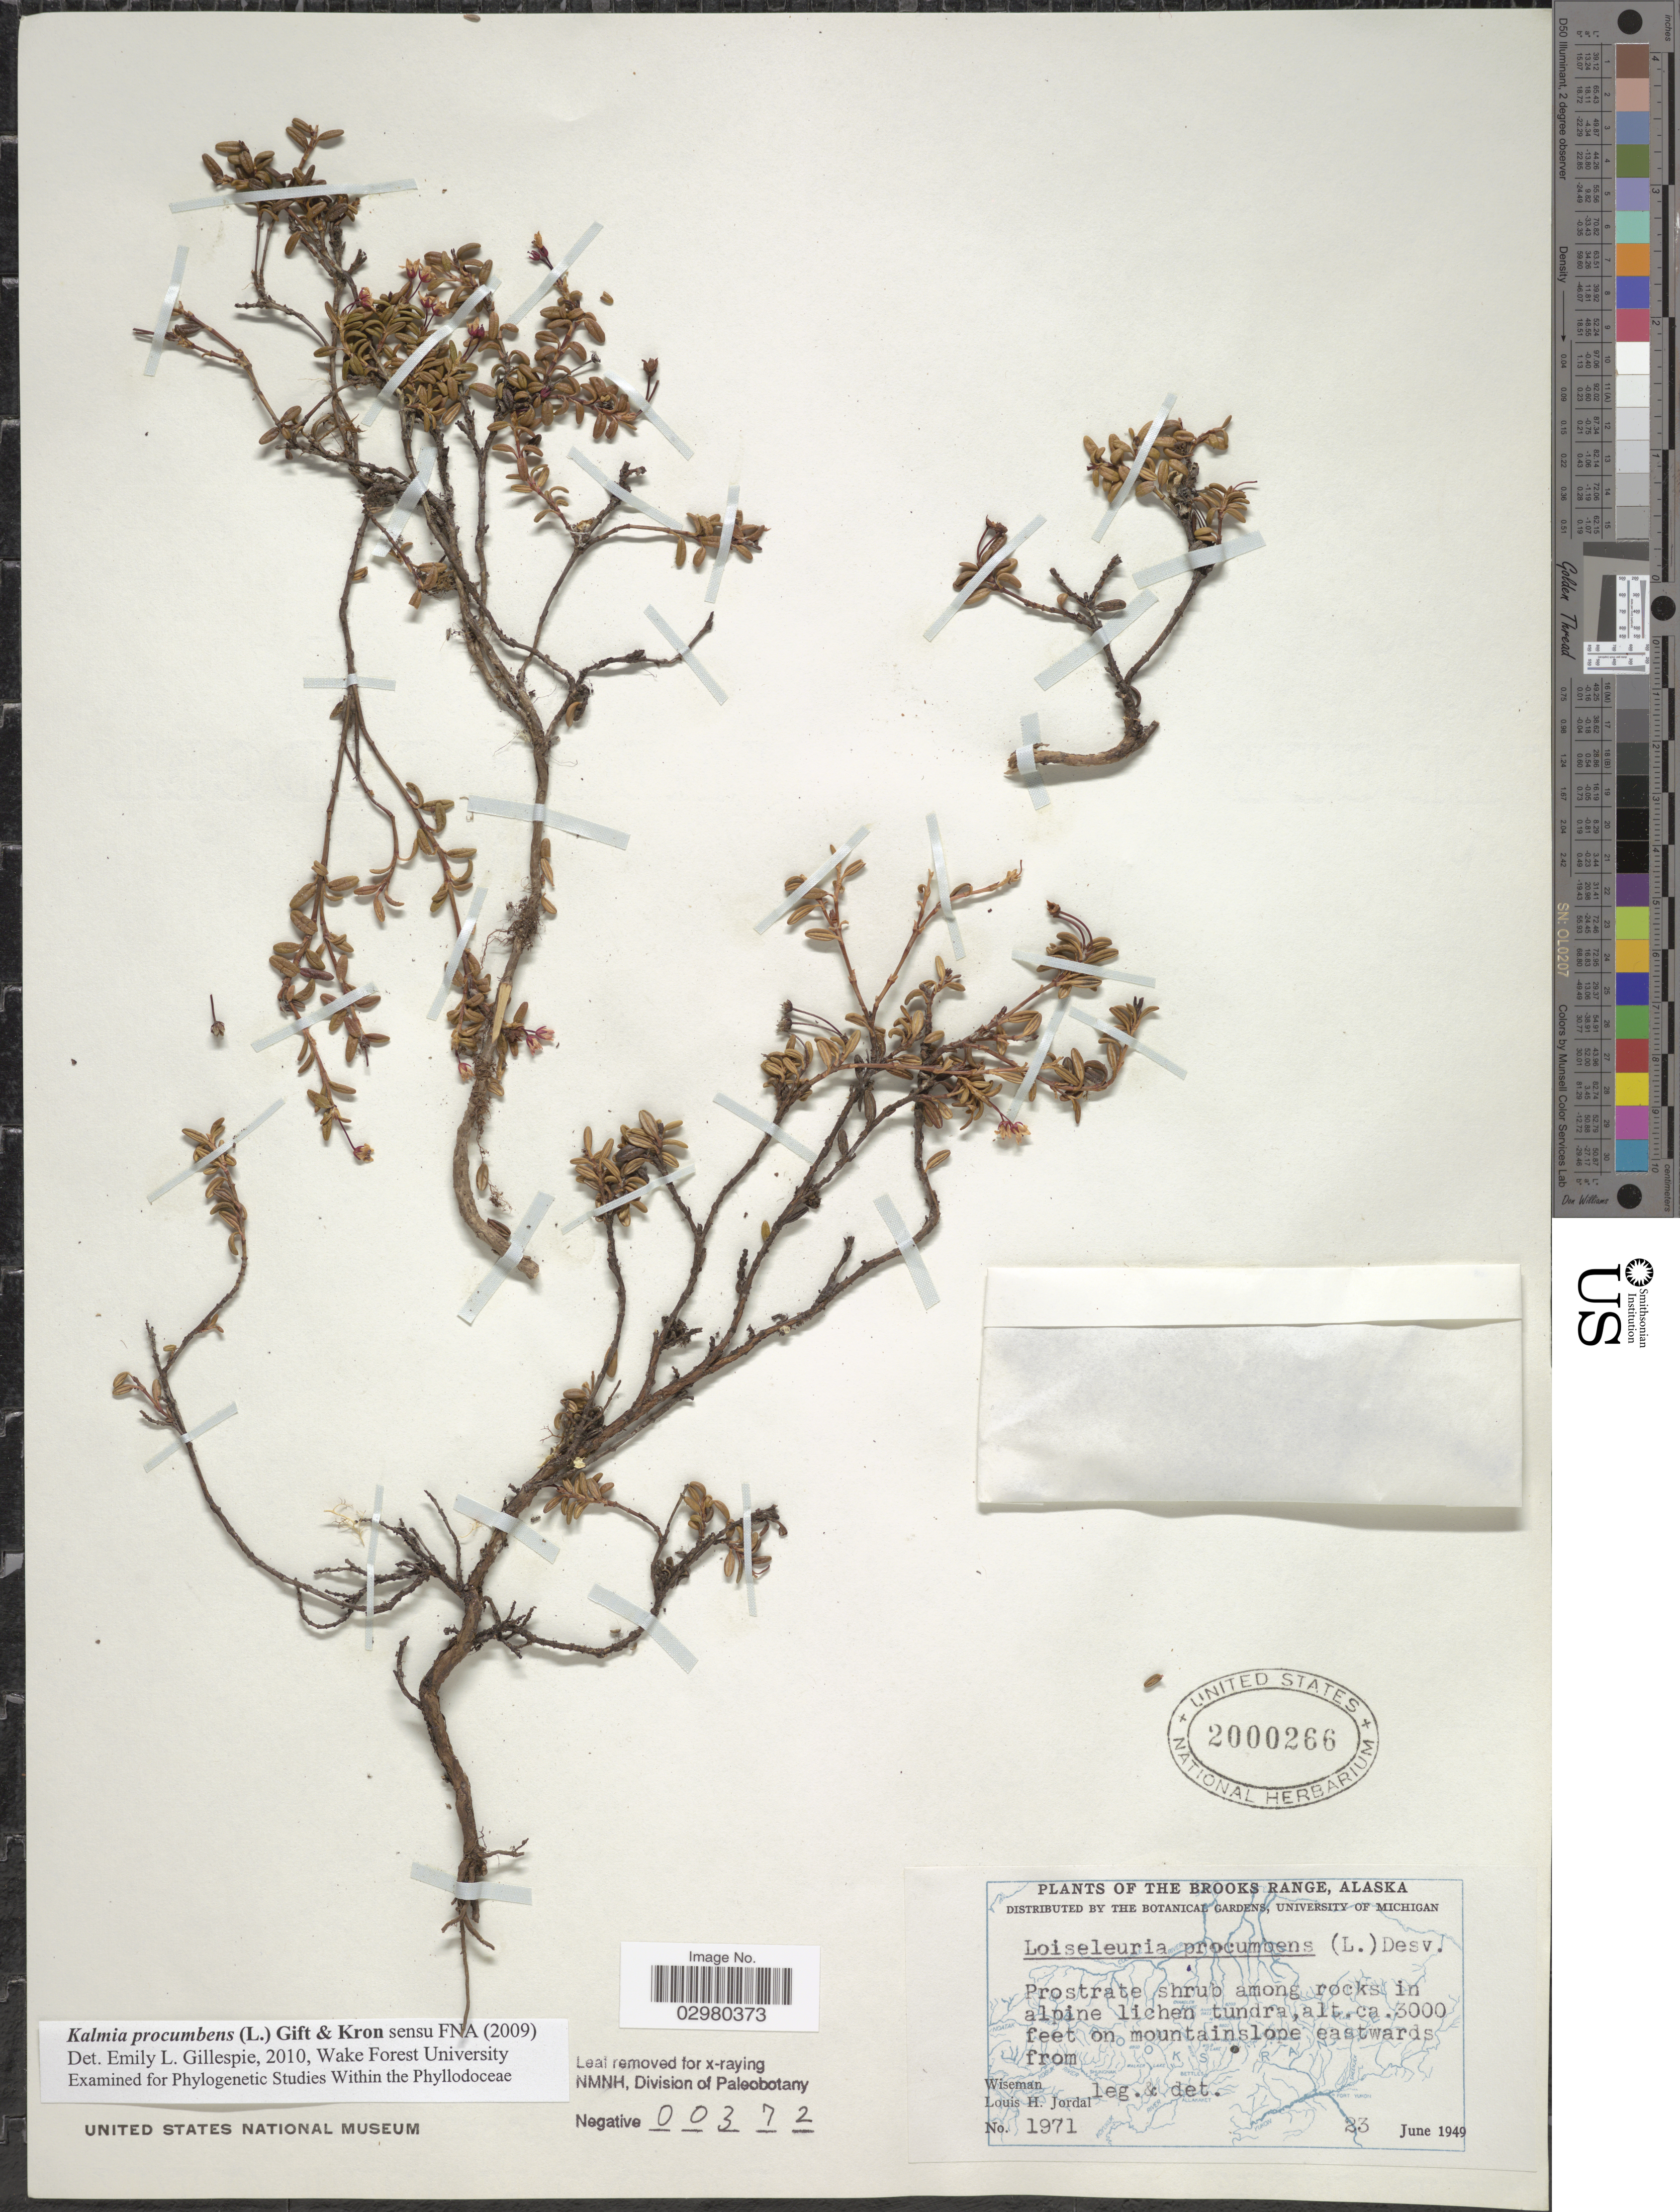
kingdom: Plantae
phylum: Tracheophyta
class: Magnoliopsida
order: Ericales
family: Ericaceae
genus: Loiseleuria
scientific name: Loiseleuria procumbens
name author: (L.) Desv.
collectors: L. Jordal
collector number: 1971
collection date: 1949-06-23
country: United States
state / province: Alaska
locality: The Brooks Range, in alpine lichen tundra, on mountainslope eastward of Wiseman.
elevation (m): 914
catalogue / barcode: US 200266